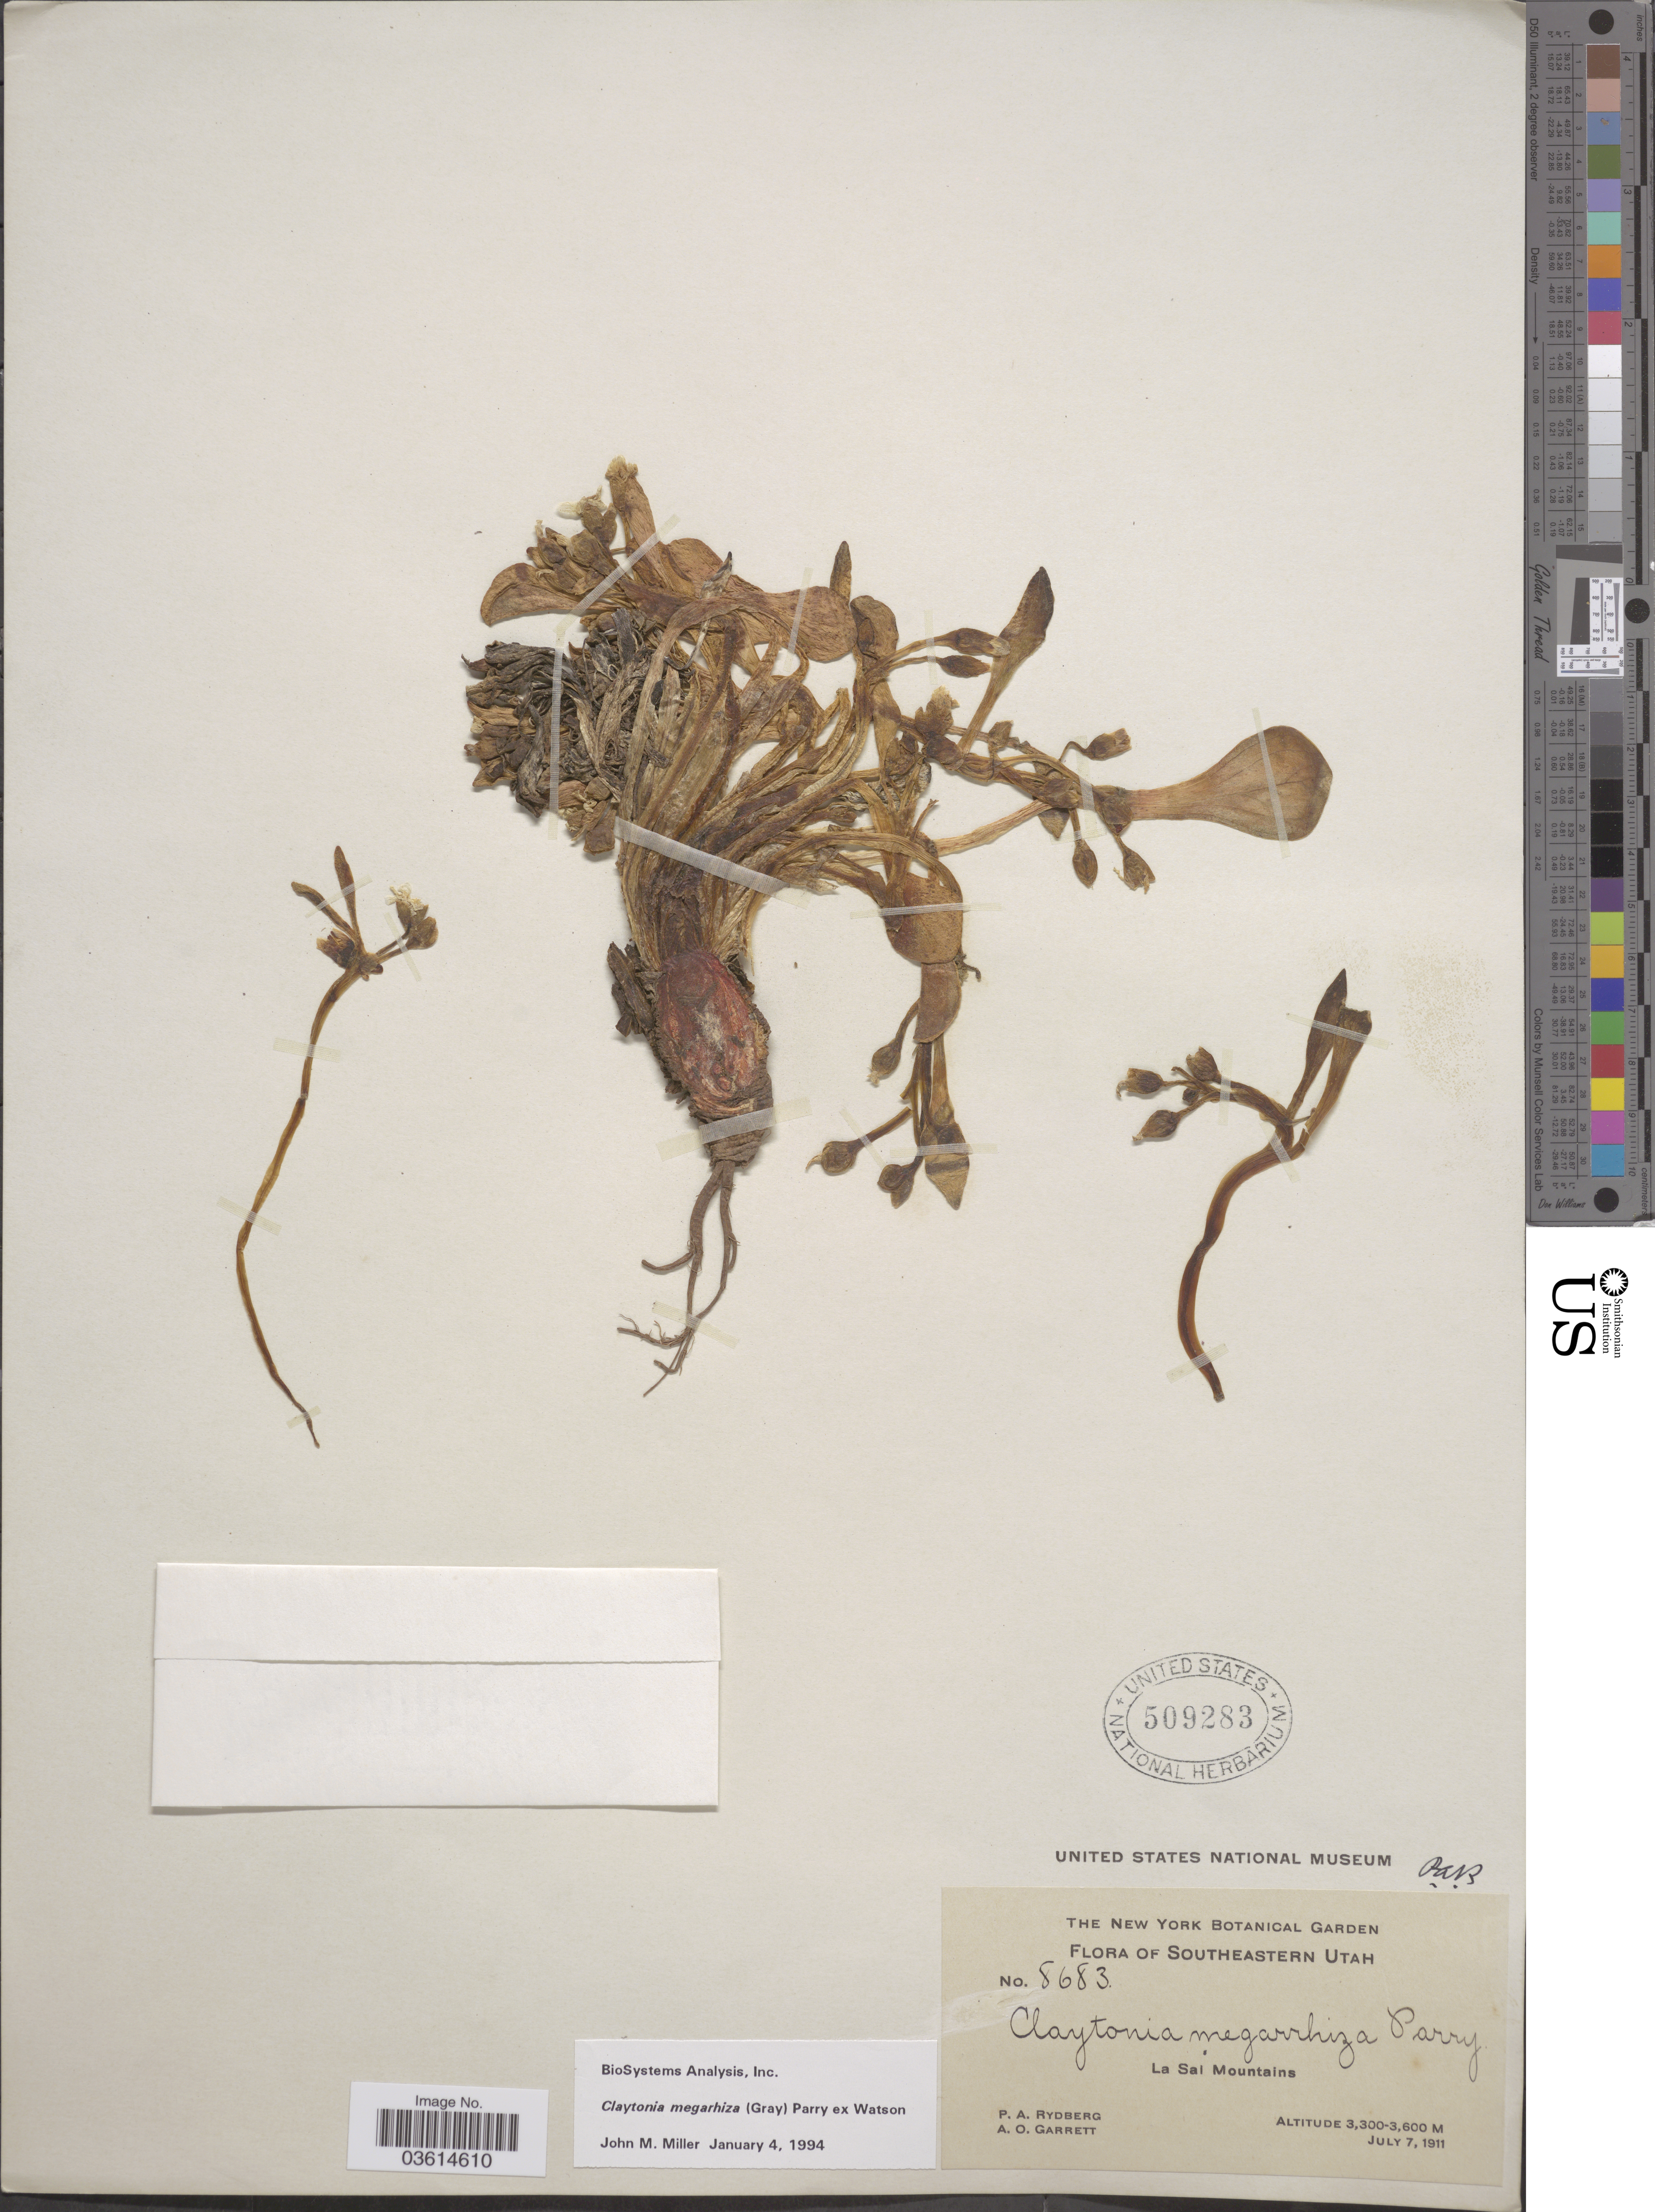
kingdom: Plantae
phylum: Tracheophyta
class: Magnoliopsida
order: Caryophyllales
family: Montiaceae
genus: Claytonia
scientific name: Claytonia megarhiza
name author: (A. Gray) Parry ex S. Watson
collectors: P. A. Rydberg & A. O. Garrett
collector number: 8683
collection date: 1911-07-07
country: United States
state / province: Utah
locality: Southeastern Utah. La Sal Mountains.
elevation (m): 3300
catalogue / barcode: US 509283